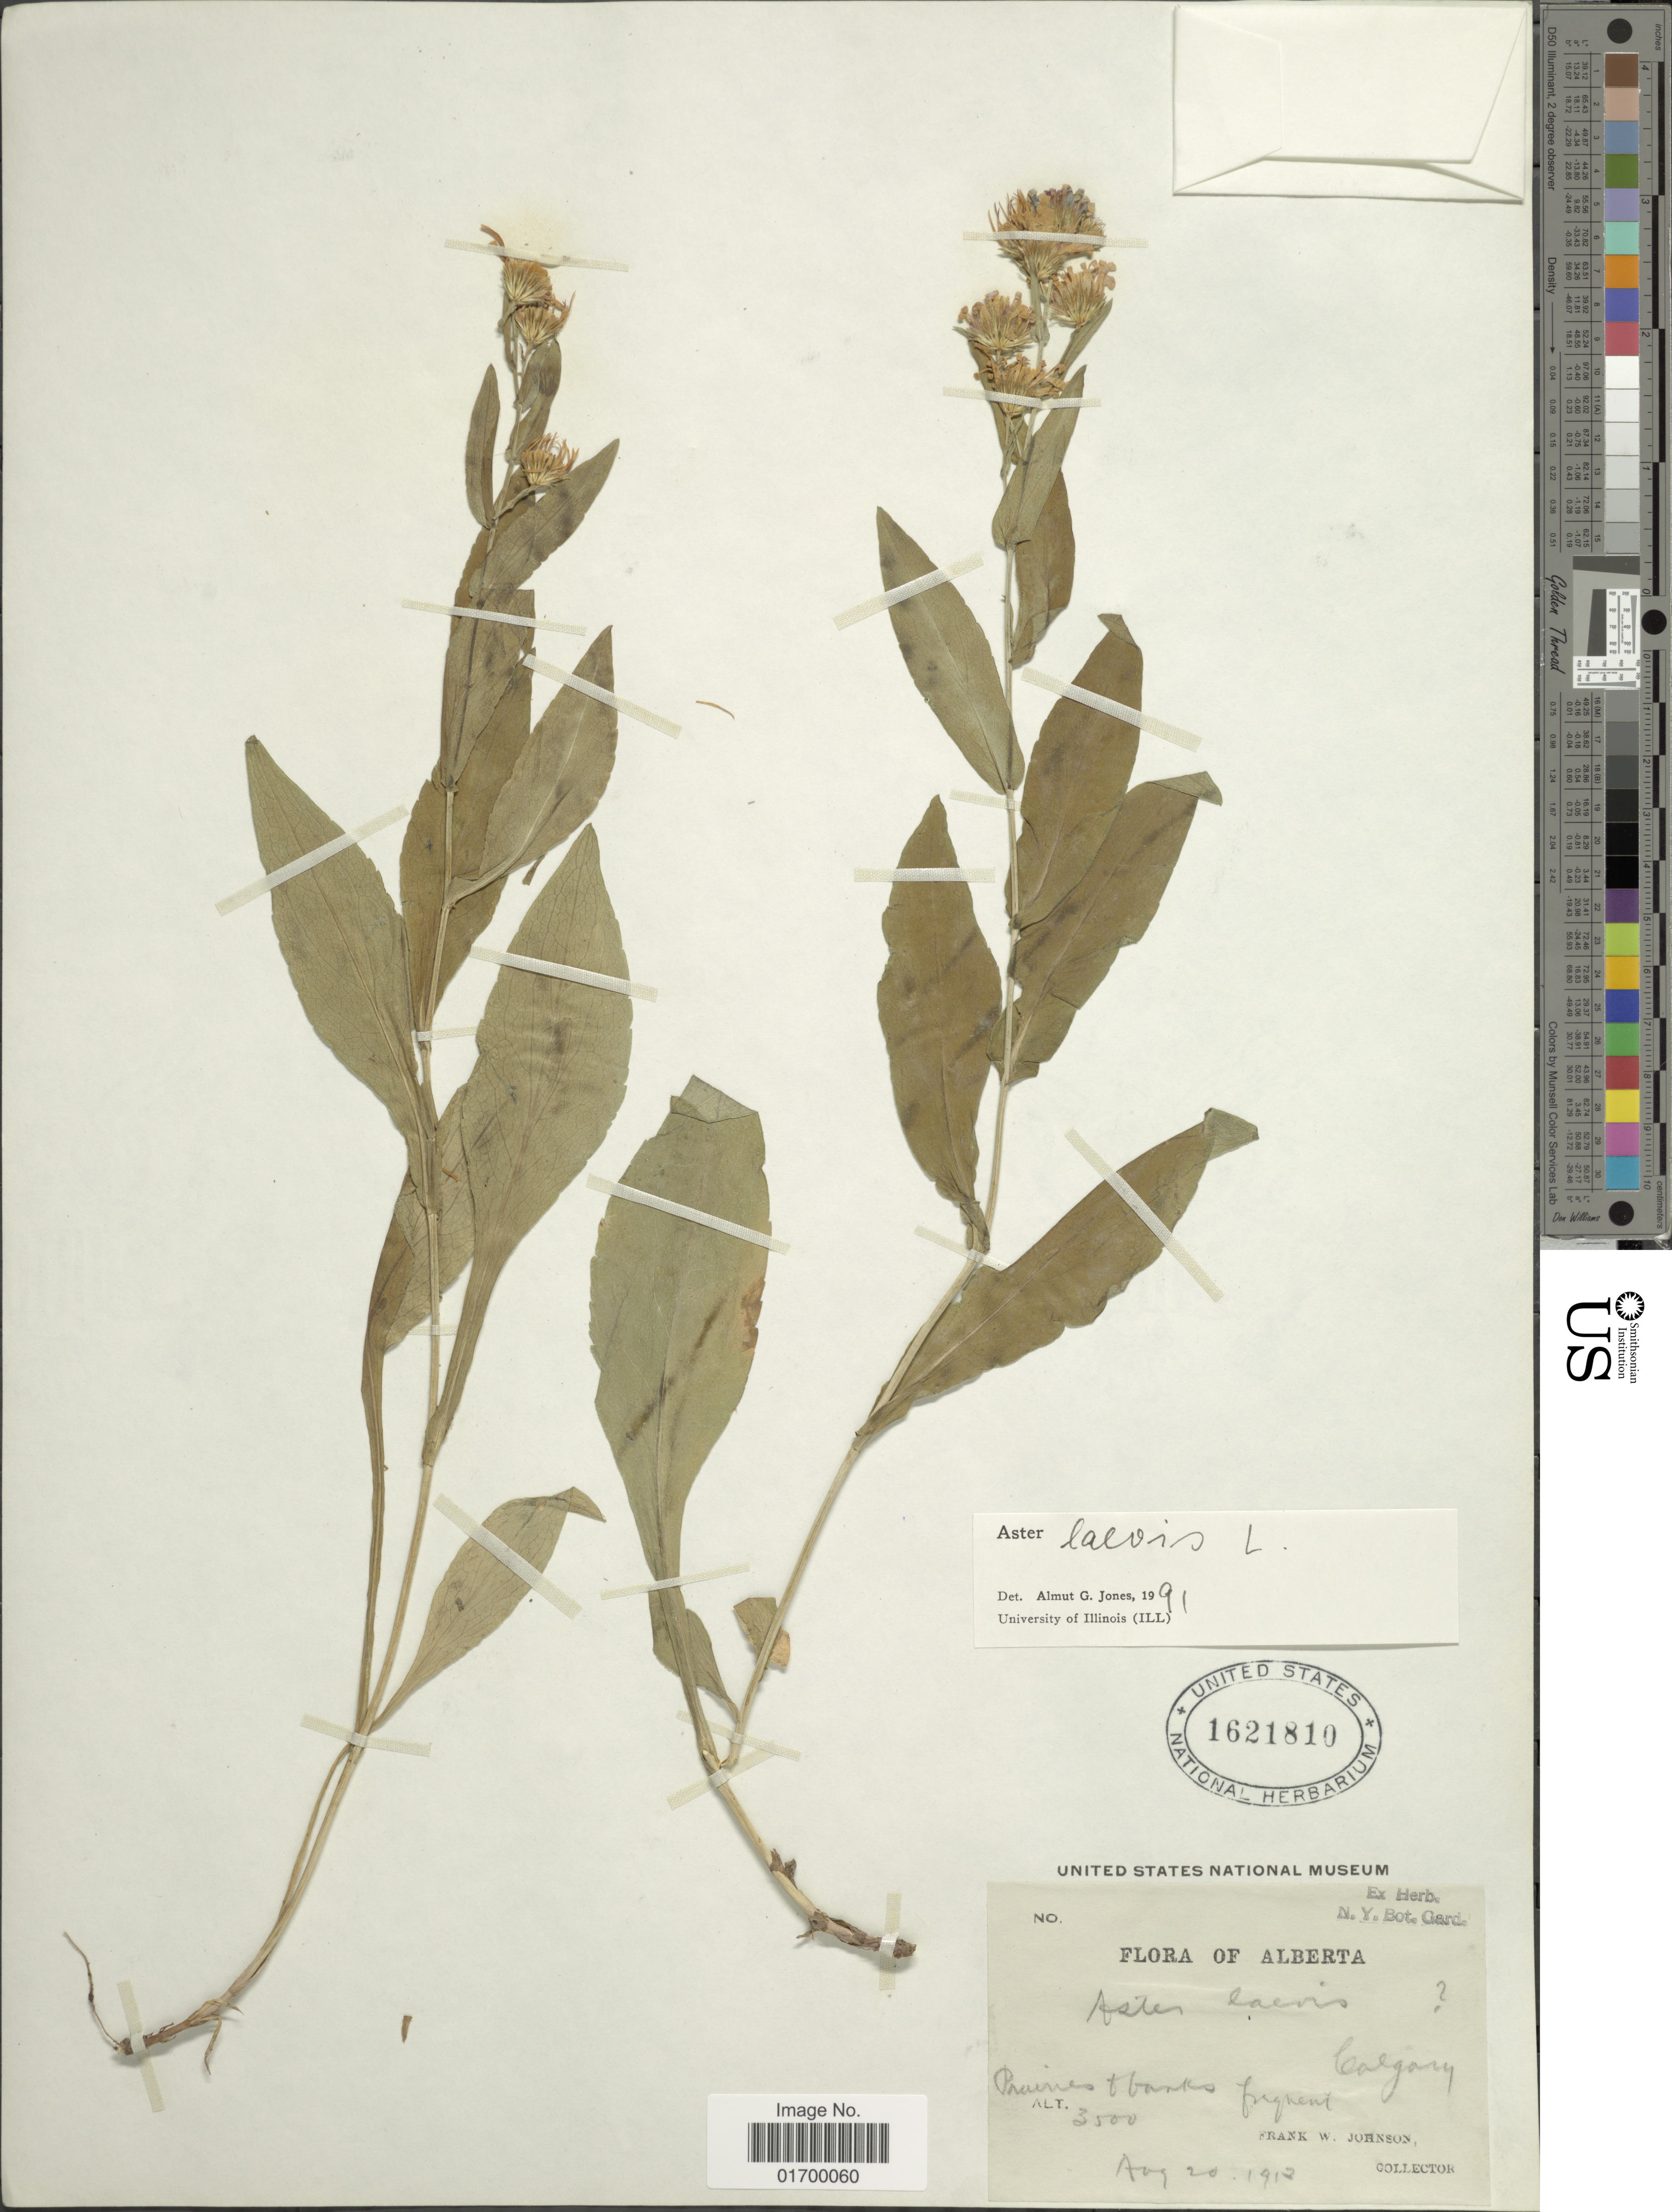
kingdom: Plantae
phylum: Tracheophyta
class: Magnoliopsida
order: Asterales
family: Asteraceae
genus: Symphyotrichum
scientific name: Symphyotrichum laeve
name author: (L.) Á. Löve & D. Löve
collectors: F. W. Johnson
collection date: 1912-08-20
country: Canada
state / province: Alberta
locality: Praries & banks frequent, Calgary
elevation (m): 1067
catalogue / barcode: US 1621810